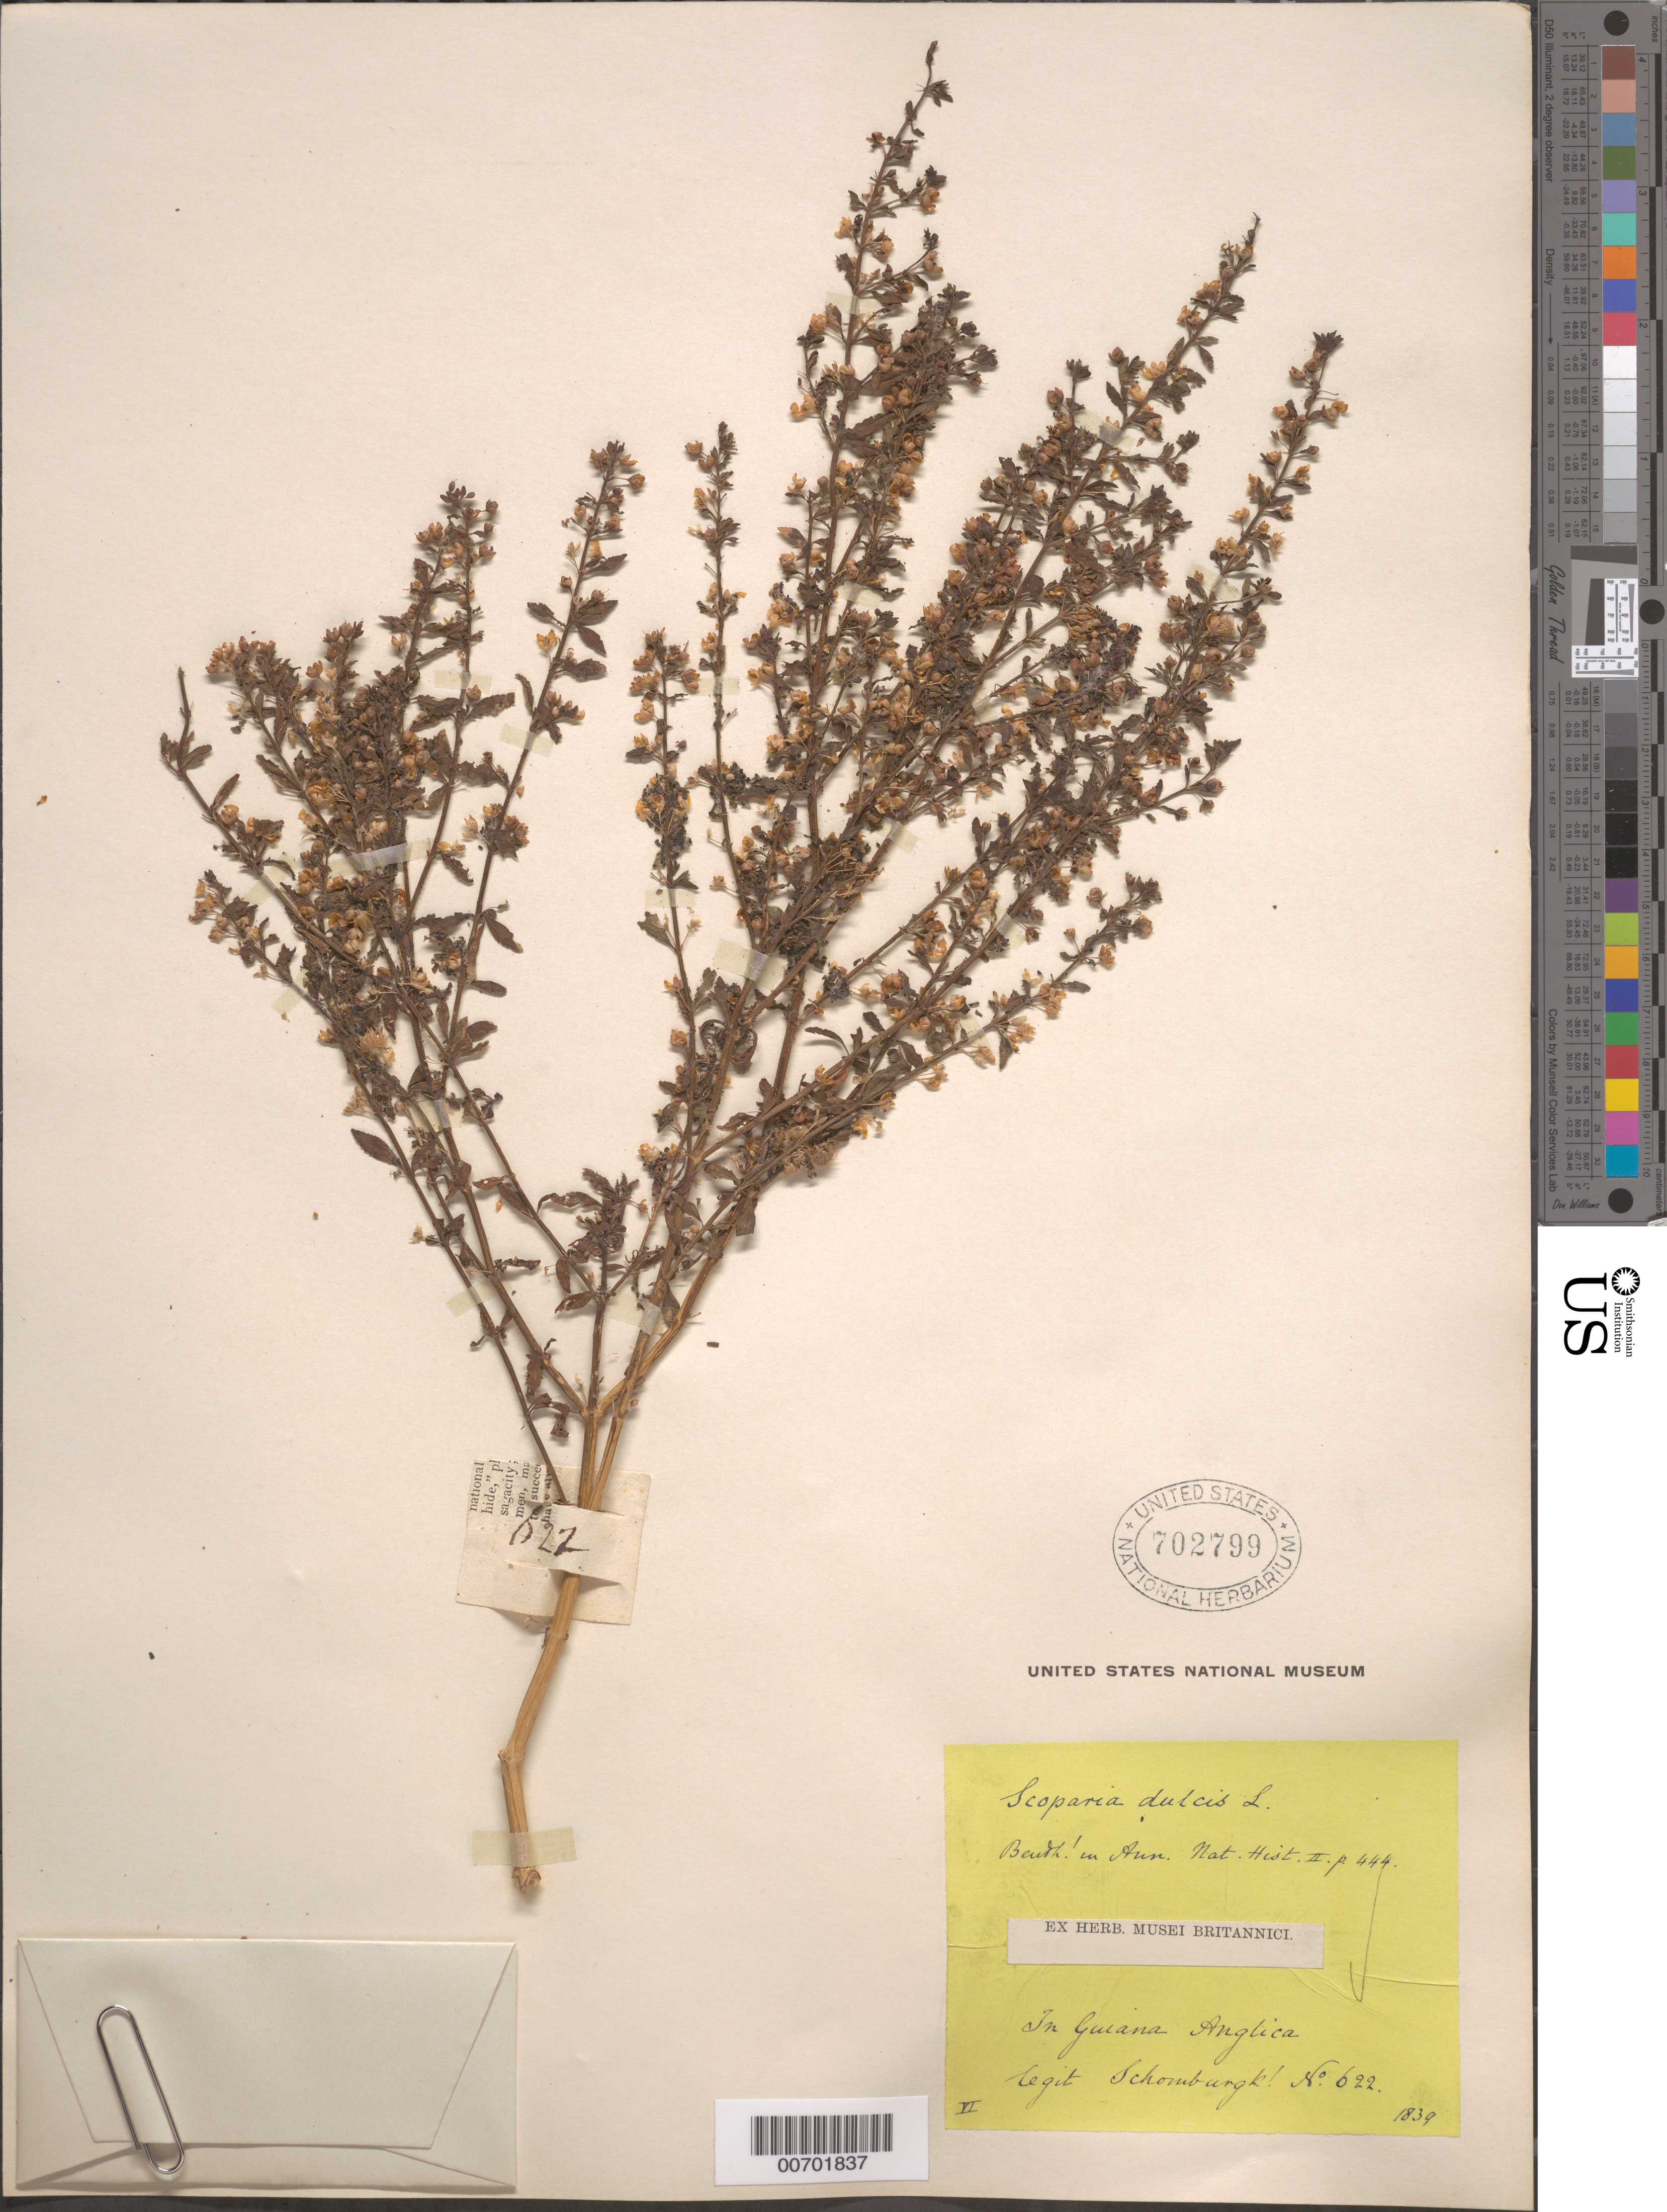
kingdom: Plantae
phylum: Tracheophyta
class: Magnoliopsida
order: Lamiales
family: Plantaginaceae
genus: Scoparia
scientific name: Scoparia dulcis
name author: L.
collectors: R. H. Schomburgk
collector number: I 622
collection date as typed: June 1839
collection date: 1839-06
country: Guyana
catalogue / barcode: US 702799